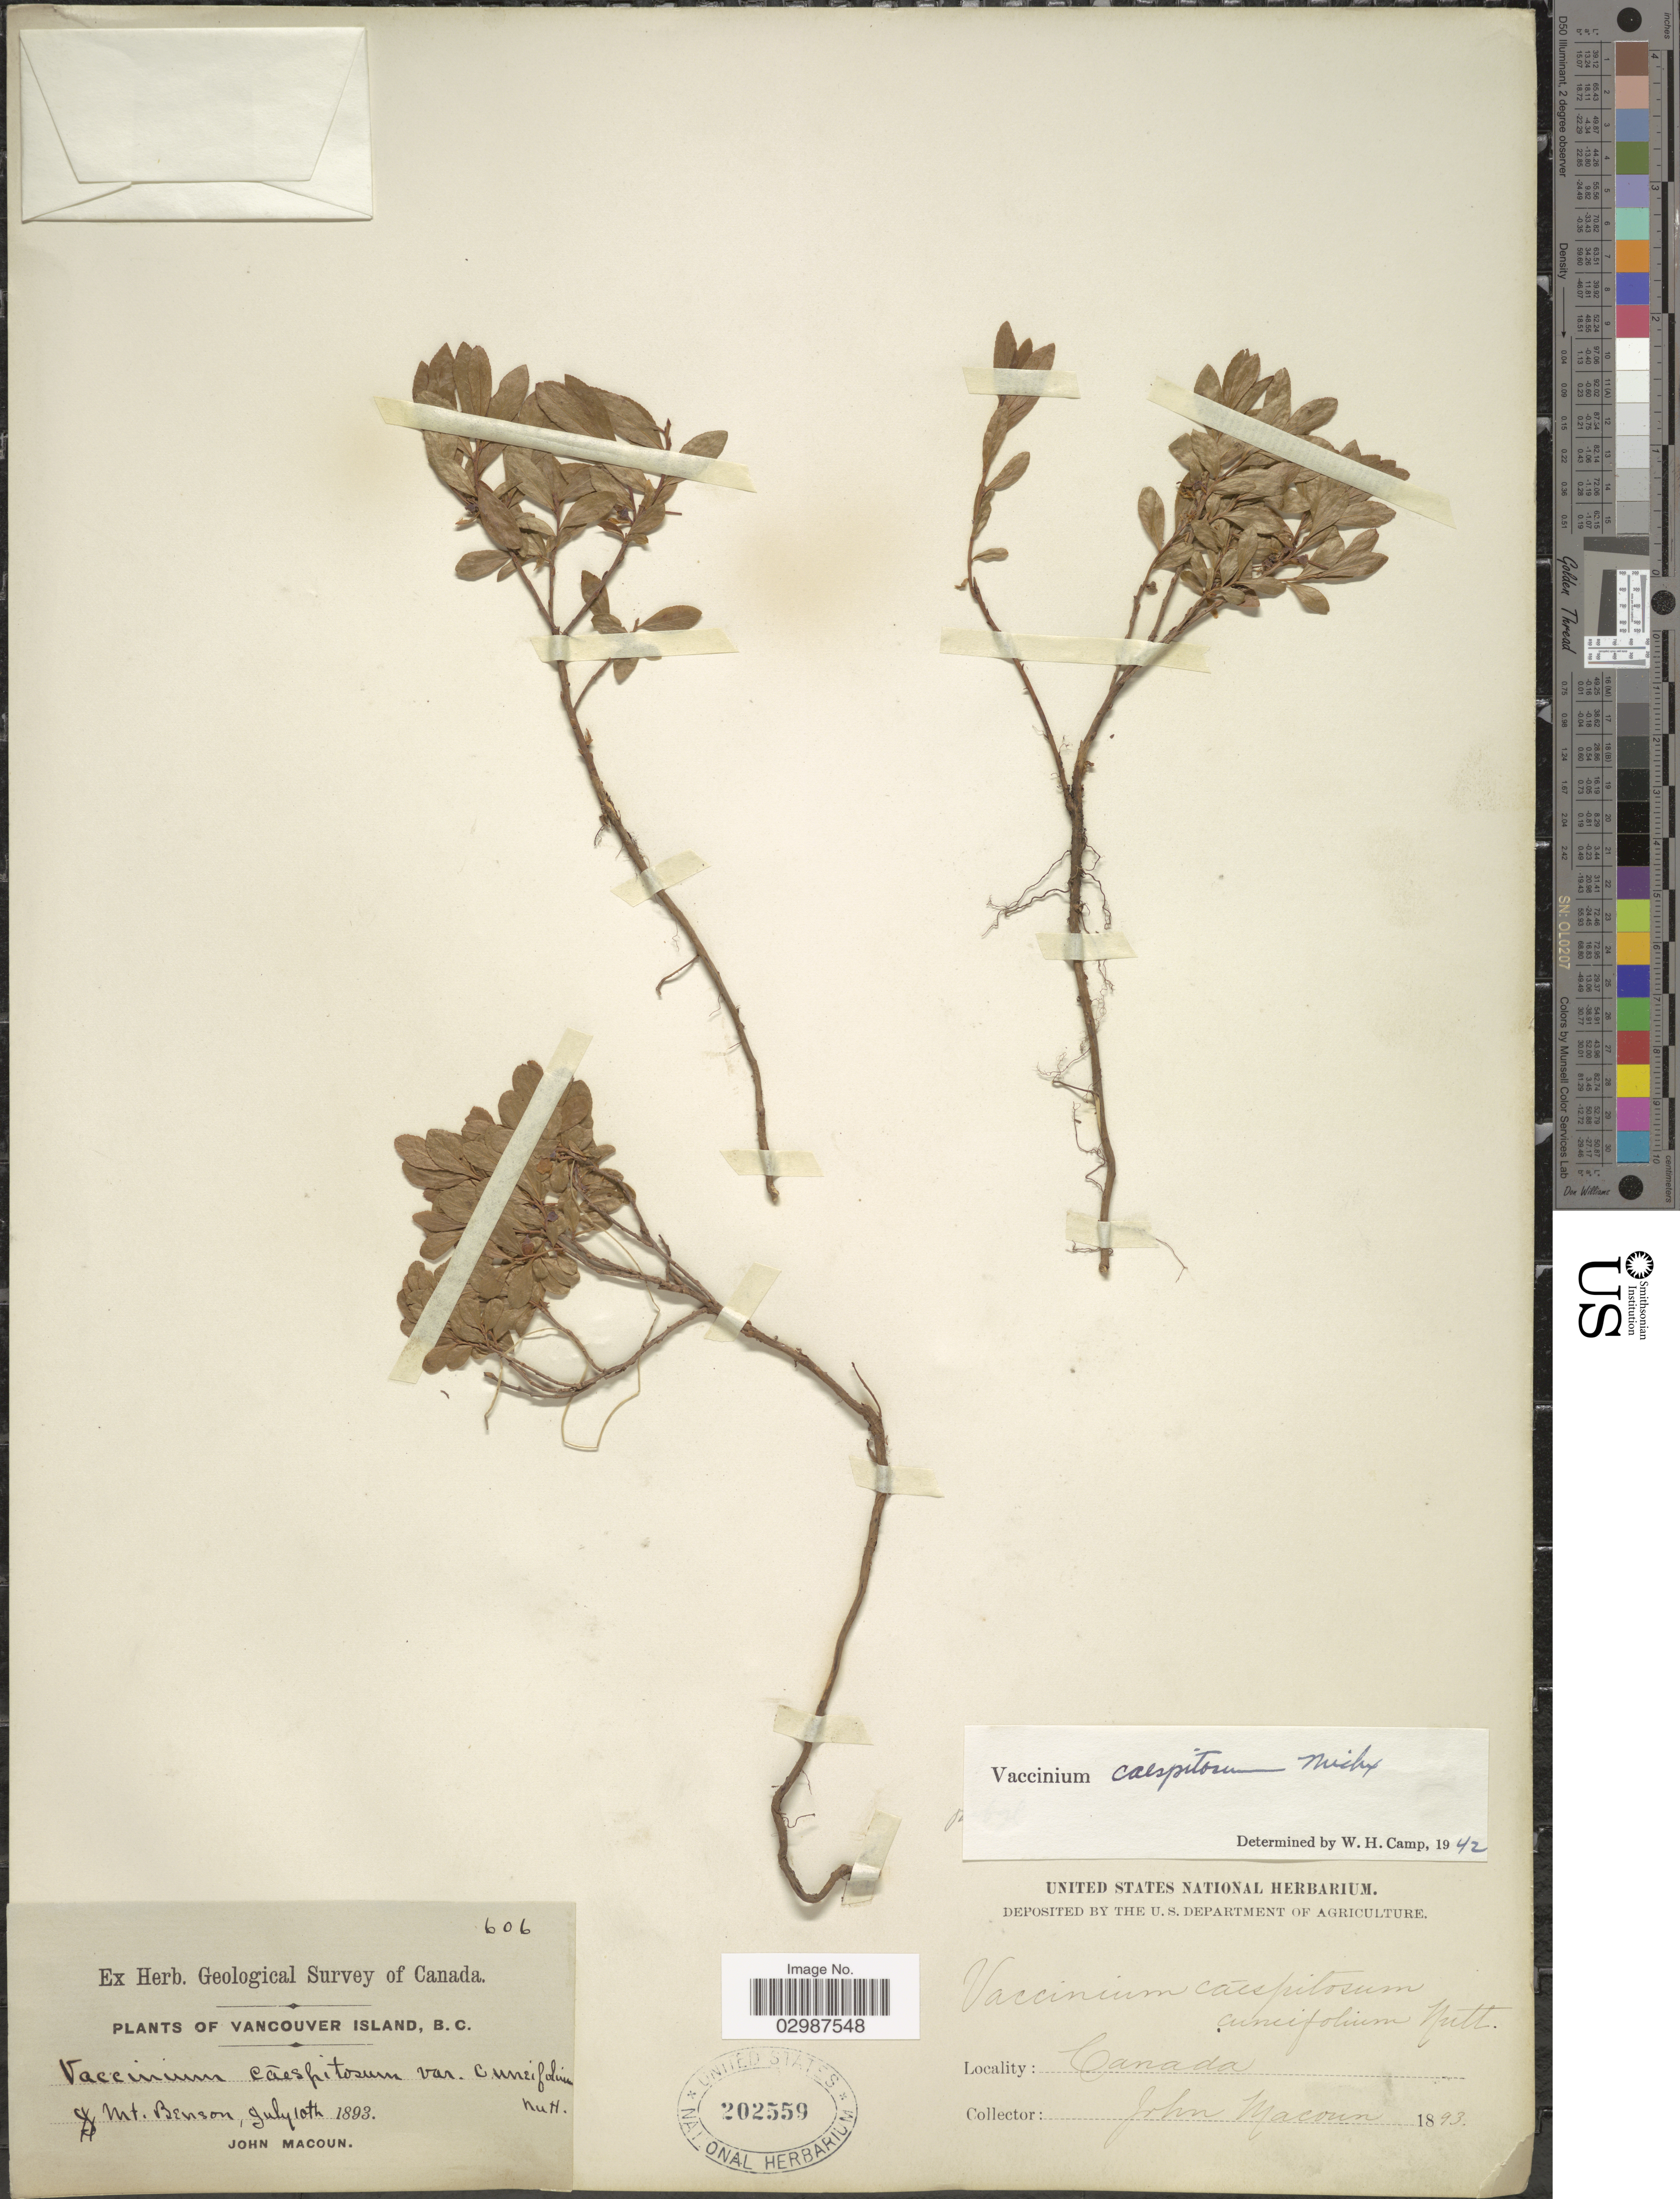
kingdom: Plantae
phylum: Tracheophyta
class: Magnoliopsida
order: Ericales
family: Ericaceae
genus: Vaccinium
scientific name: Vaccinium caespitosum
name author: Michx.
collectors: J. Macoun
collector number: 606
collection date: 1893-07-10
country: Canada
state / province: British Columbia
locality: Vancouver Island, B.C. Mt. Benson.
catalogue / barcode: US 202559